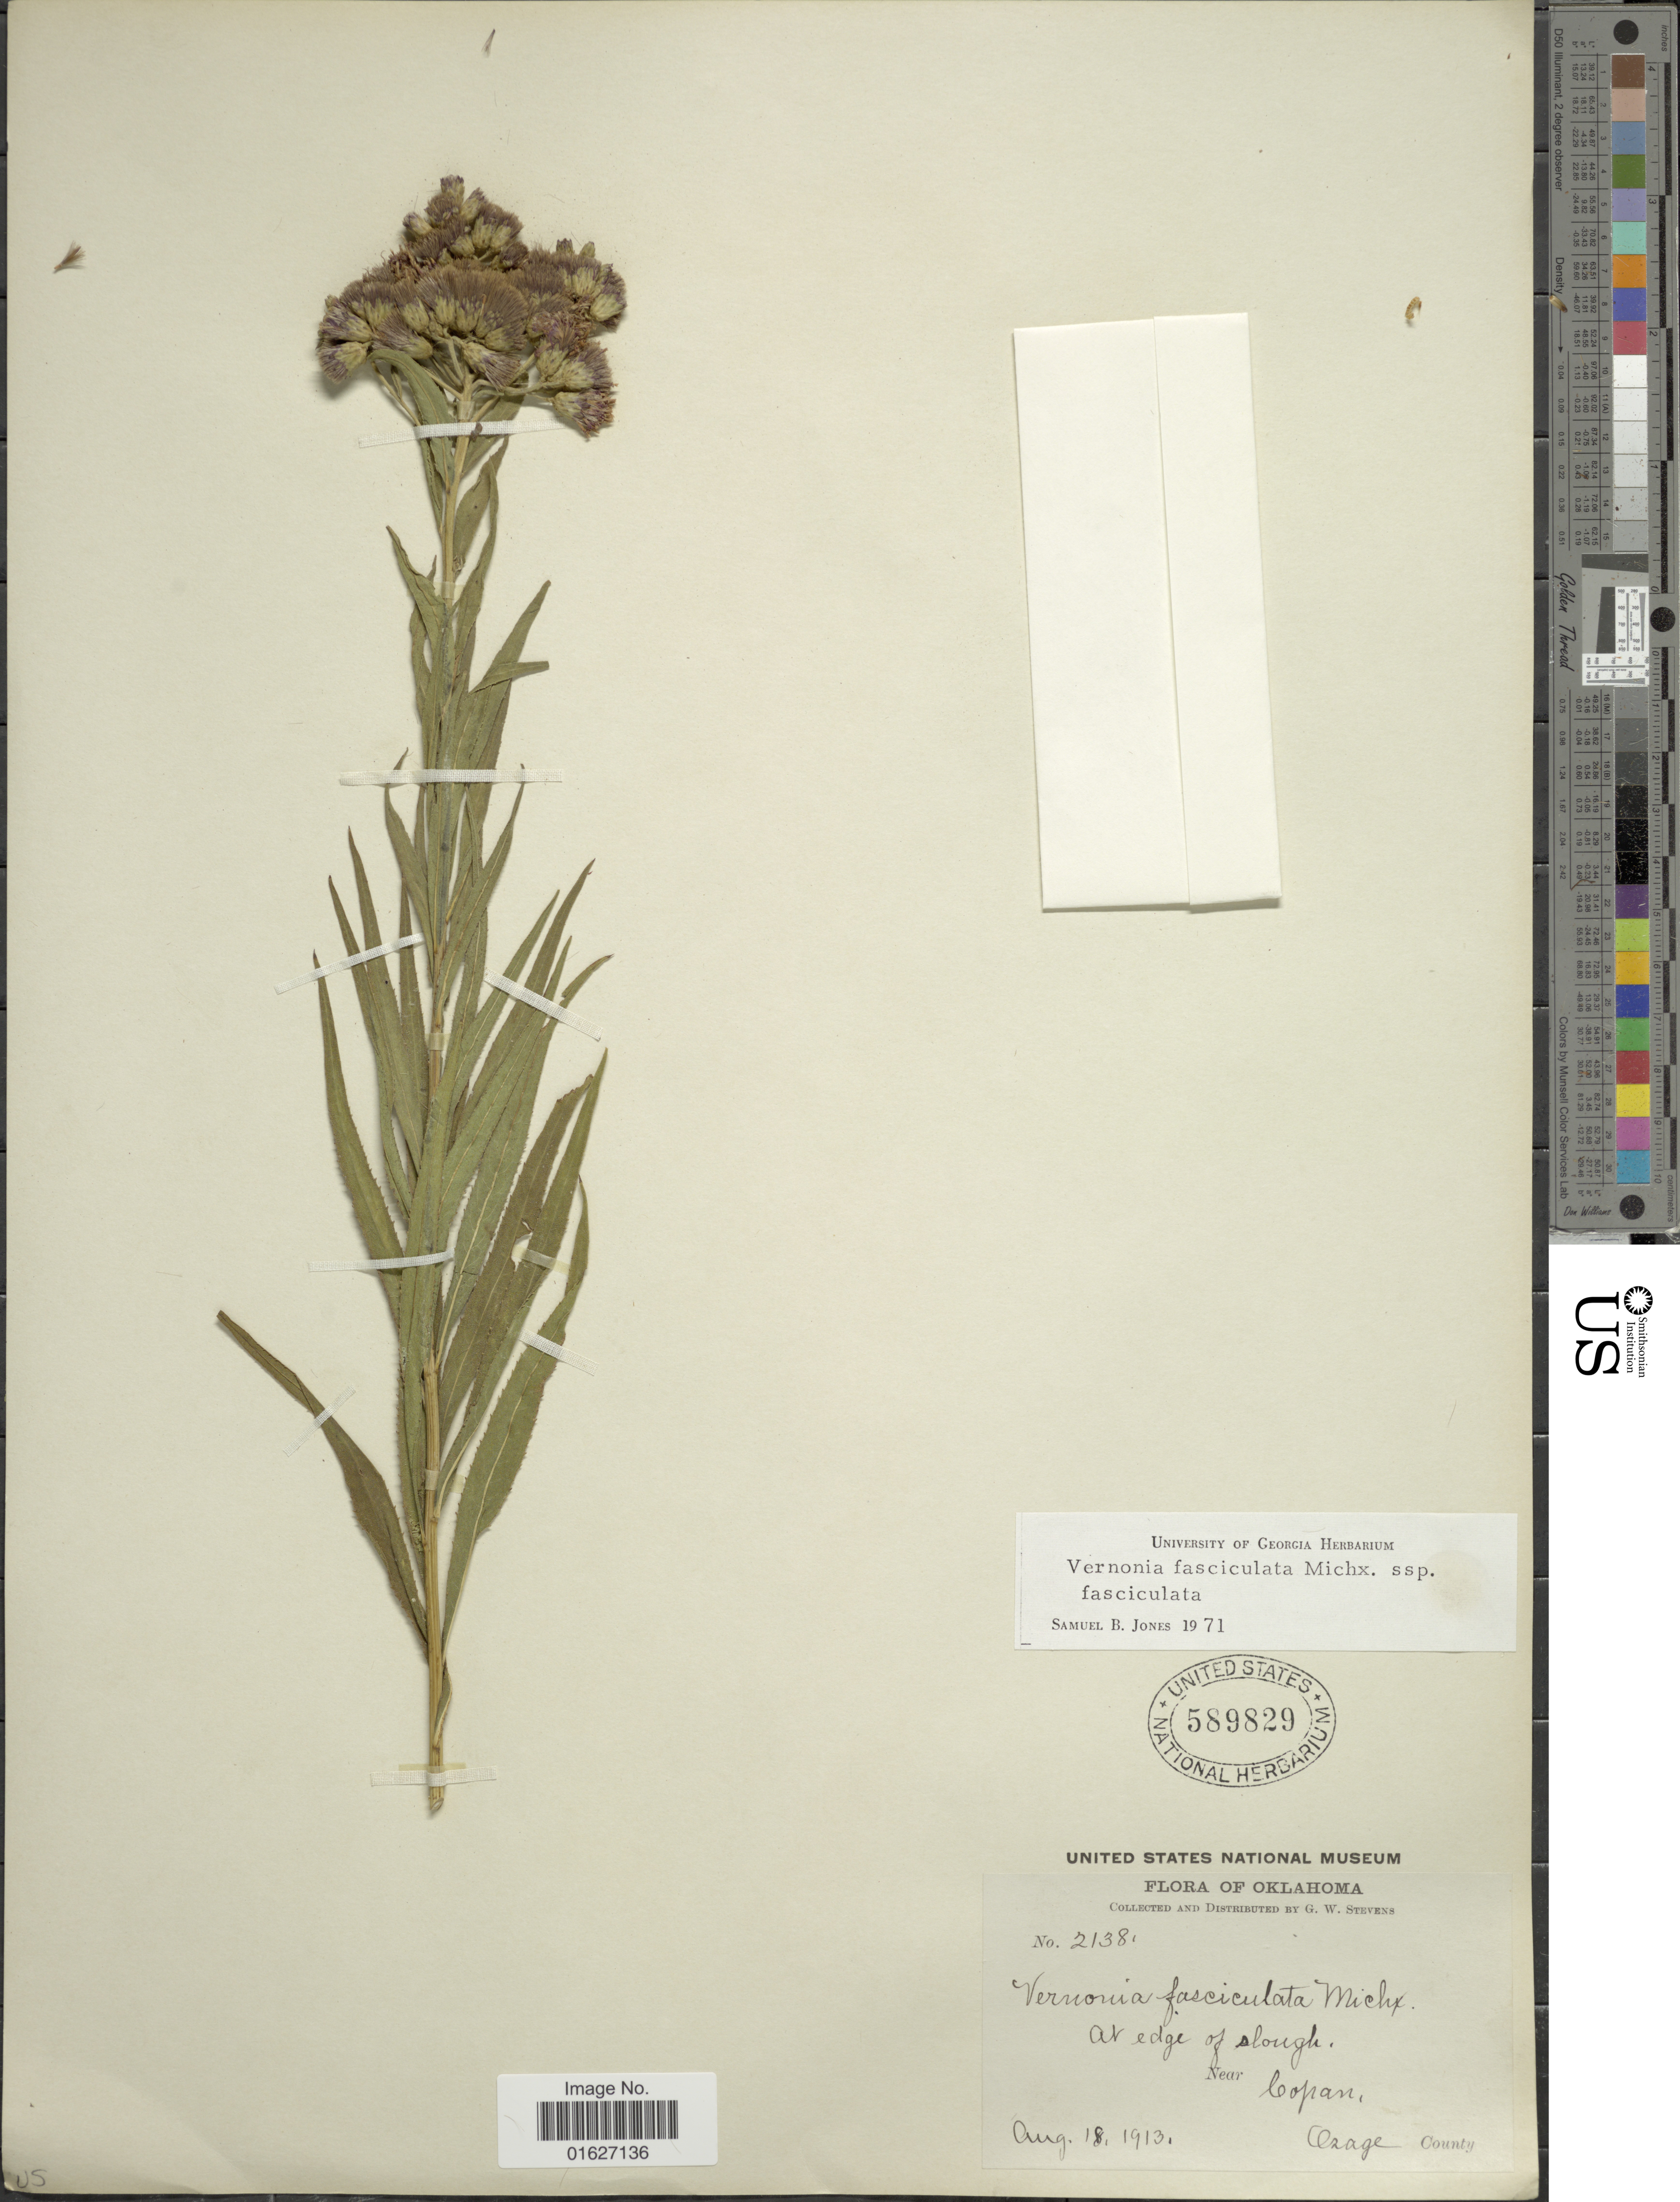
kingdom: Plantae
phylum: Tracheophyta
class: Magnoliopsida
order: Asterales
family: Asteraceae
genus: Vernonia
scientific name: Vernonia fasciculata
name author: Michx.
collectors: G. W. Stevens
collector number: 2138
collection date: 1913-08-18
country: United States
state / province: Oklahoma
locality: At edge of slough, near Copan, Ozage County.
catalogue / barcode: US 589829